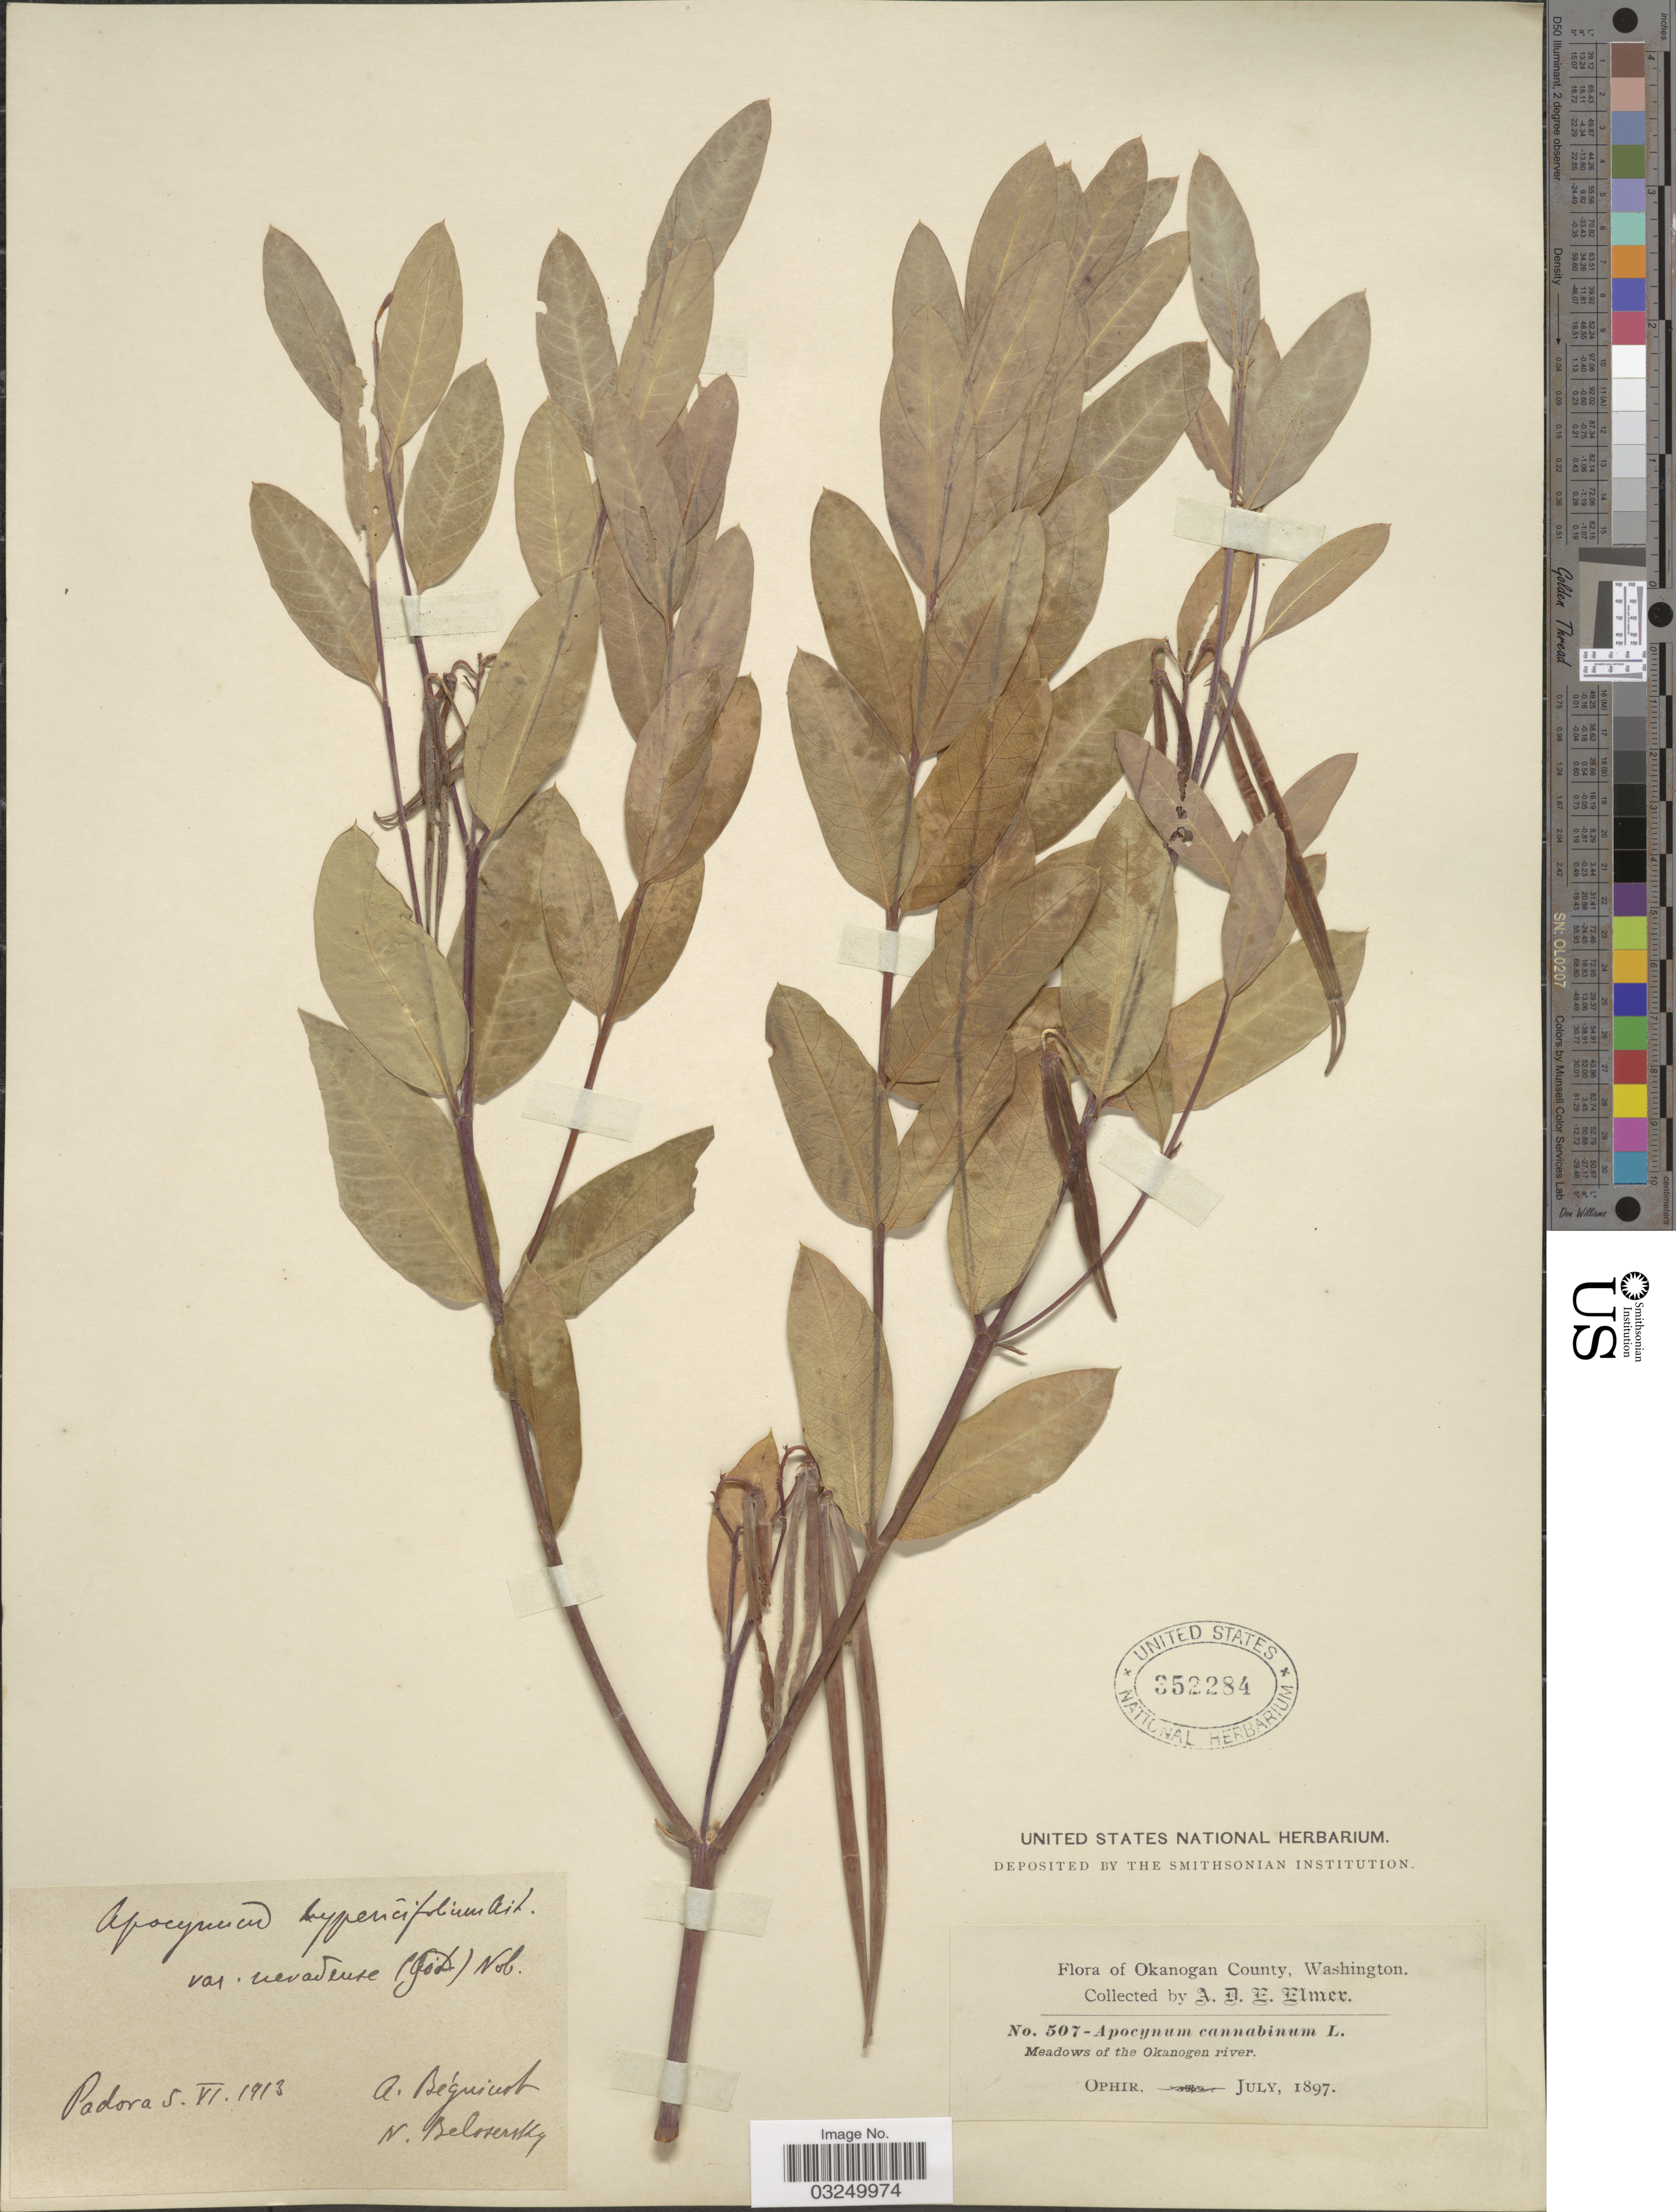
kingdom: Plantae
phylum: Tracheophyta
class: Magnoliopsida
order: Gentianales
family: Apocynaceae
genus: Apocynum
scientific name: Apocynum nevadense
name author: Goodd.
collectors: A. D. E. Elmer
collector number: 507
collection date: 1897-07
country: United States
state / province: Washington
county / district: Okanogan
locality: Okanogan County. Meadows of the Okanogen river. Ophir.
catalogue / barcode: US 352284